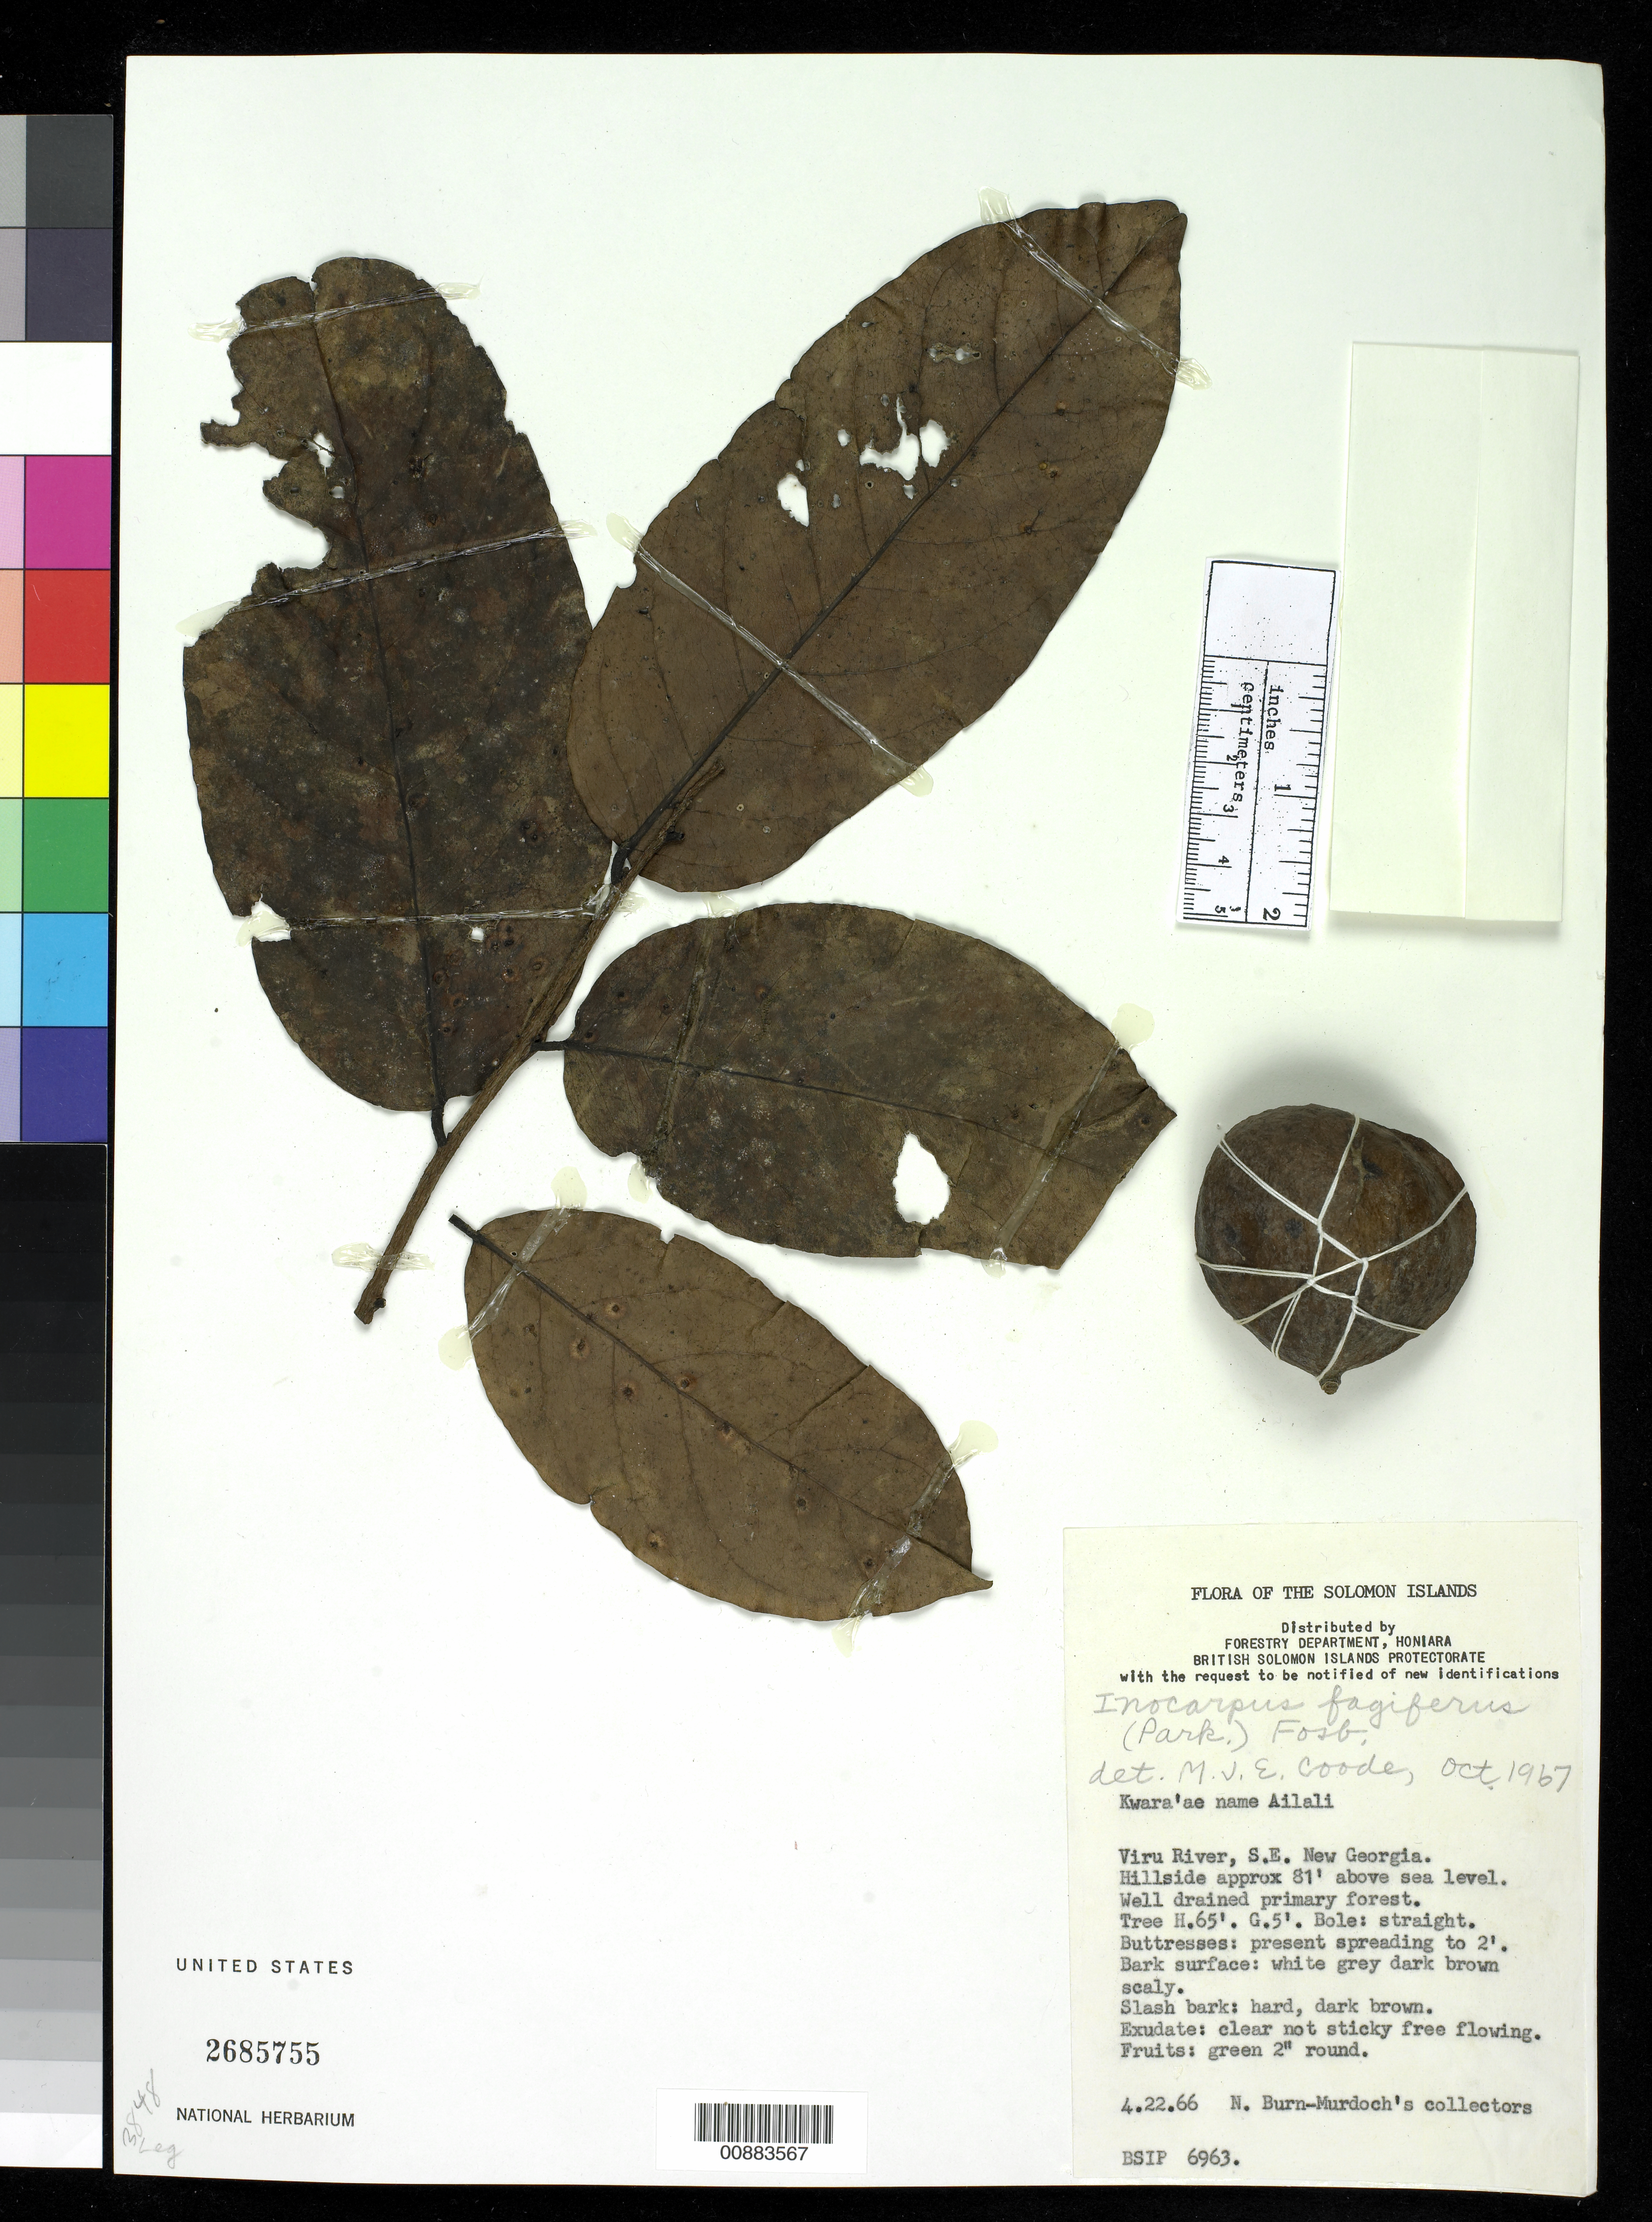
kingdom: Plantae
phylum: Tracheophyta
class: Magnoliopsida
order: Fabales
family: Fabaceae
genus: Inocarpus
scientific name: Inocarpus fagifer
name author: (Parkinson) Fosberg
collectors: N. Burn-Murdoch's collectors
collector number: BSIP 6963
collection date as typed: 22 Apr 1966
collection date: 1966-04-22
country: Solomon Islands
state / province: Western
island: New Georgia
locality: SE New Georgia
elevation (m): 25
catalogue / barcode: US 2685755